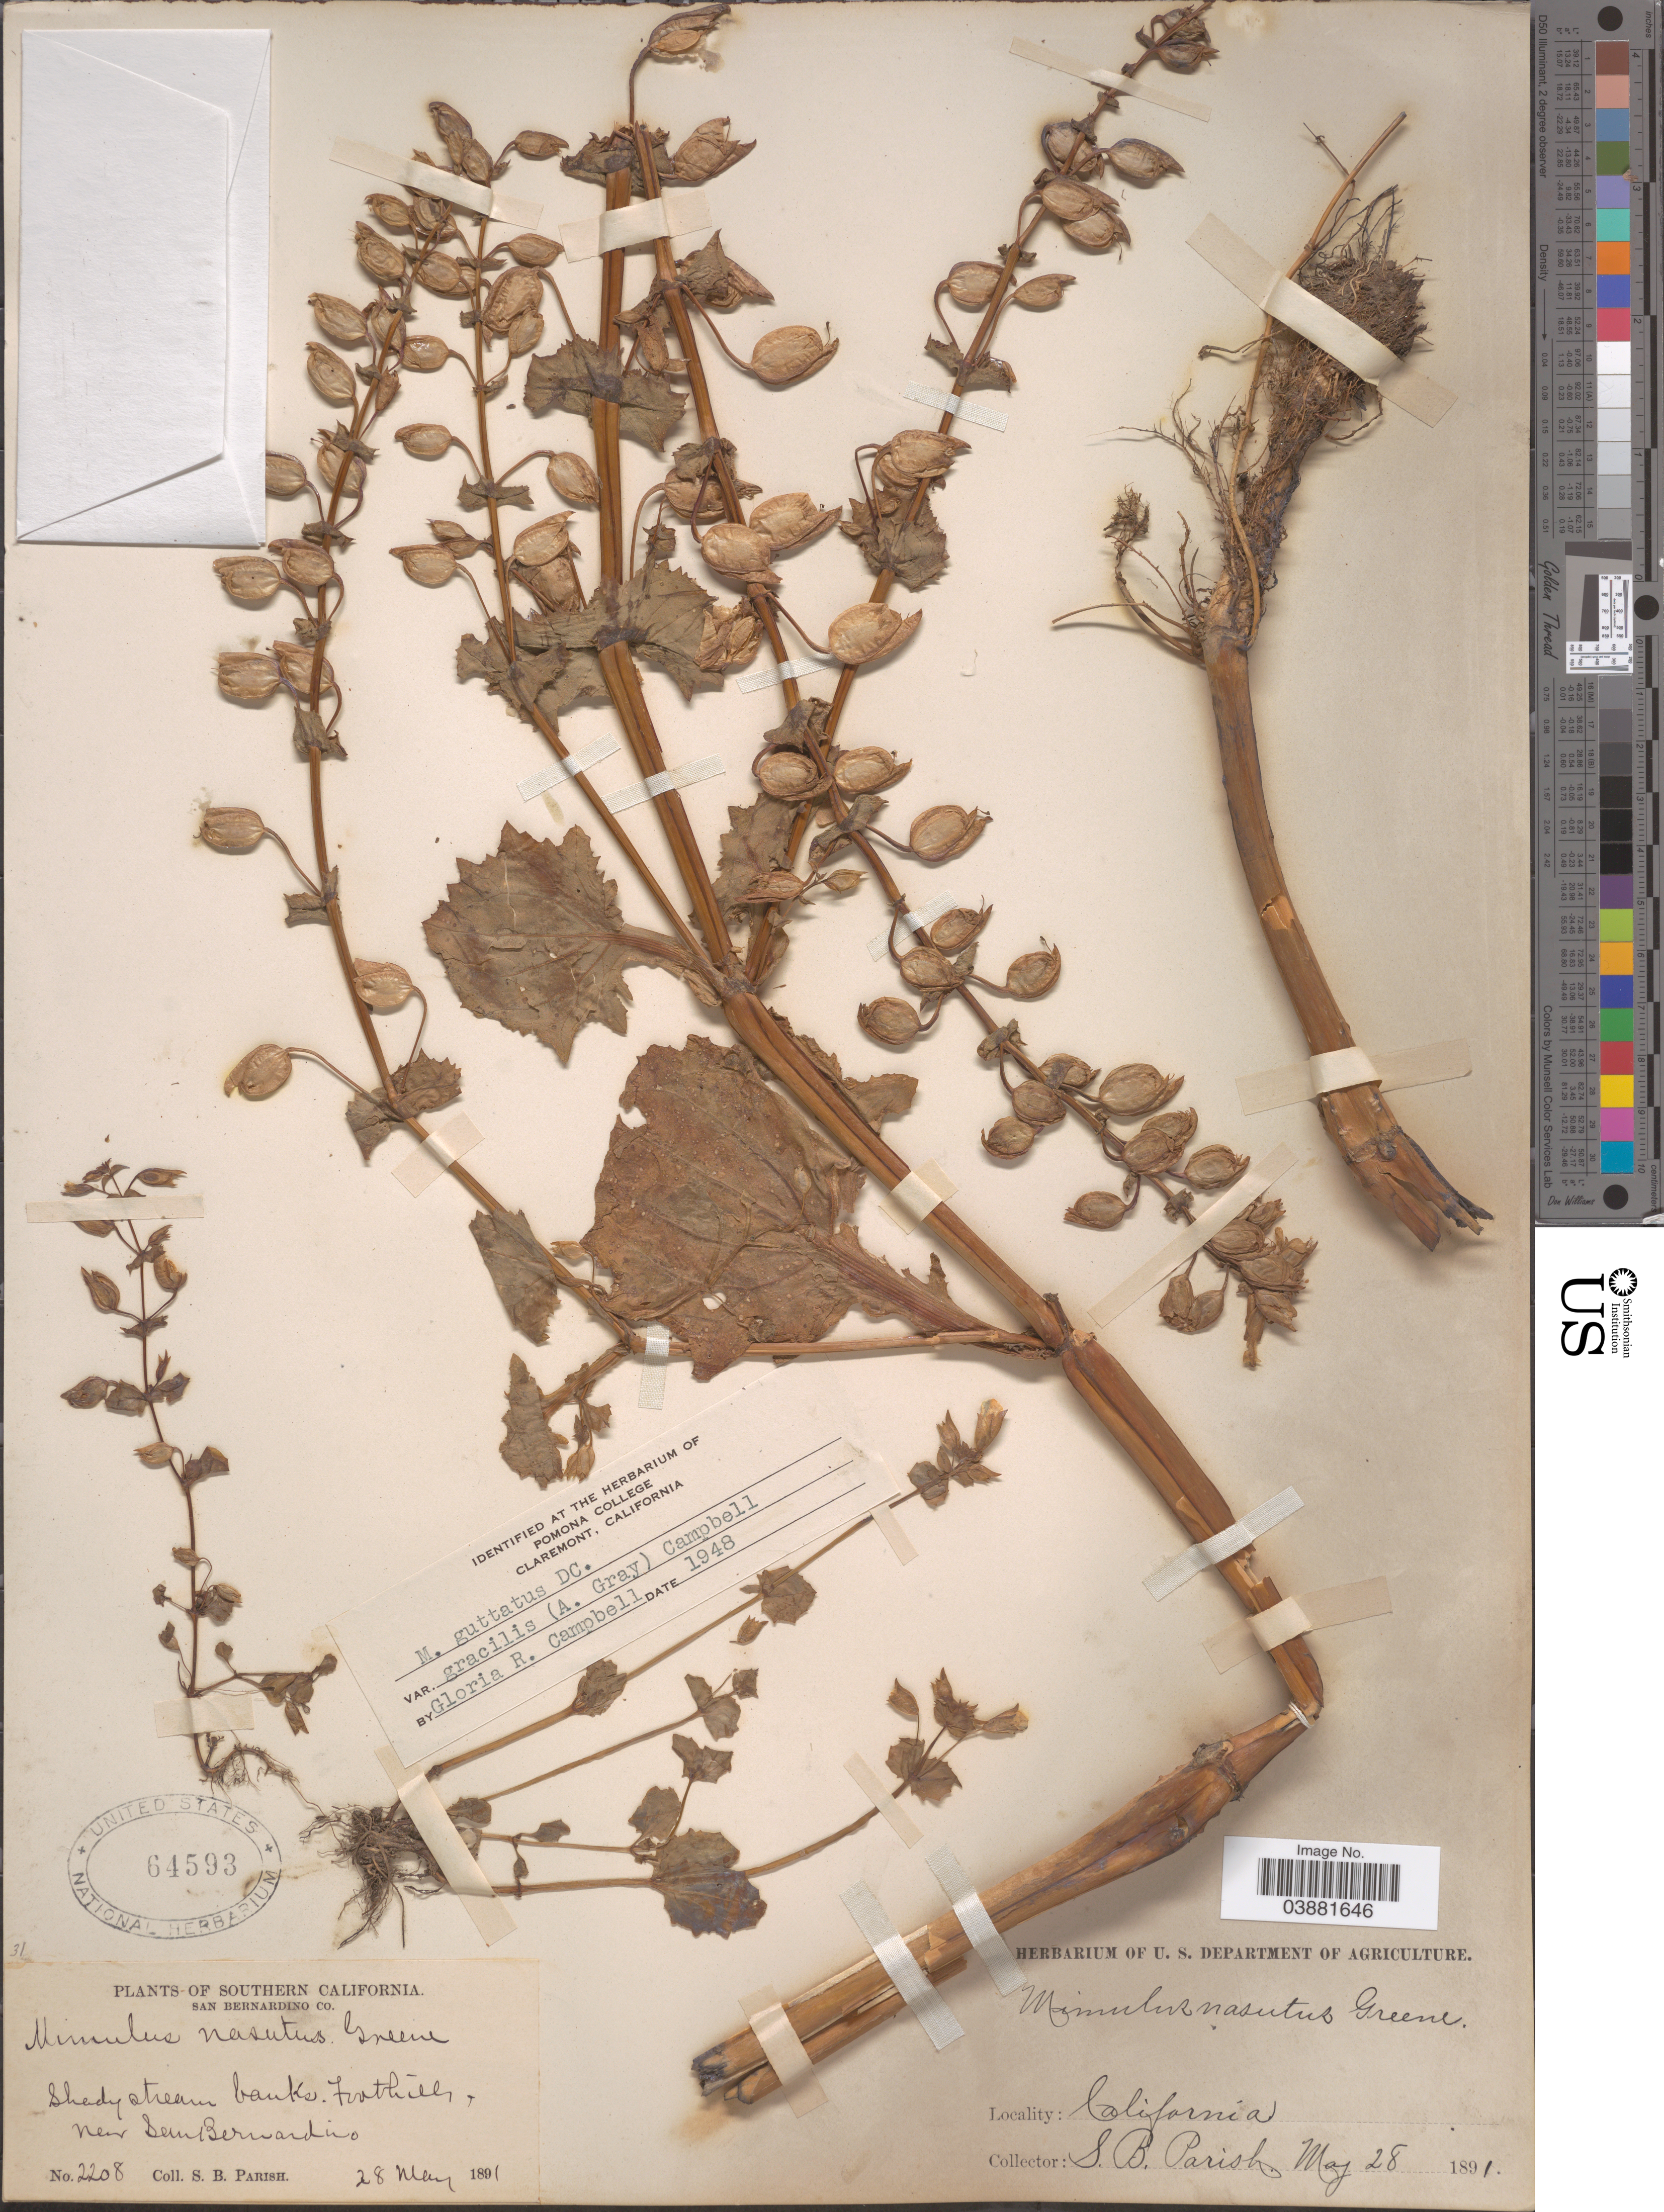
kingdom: Plantae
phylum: Tracheophyta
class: Magnoliopsida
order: Lamiales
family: Phrymaceae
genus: Mimulus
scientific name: Mimulus guttatus var. gracilis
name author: (A. Gray) G.R. Campb.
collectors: S. B. Parish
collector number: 2208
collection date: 1891-05-28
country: United States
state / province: California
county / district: San Bernardino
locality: Southern California. San Bernardino Co. Near San Bernardino.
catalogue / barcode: US 64593